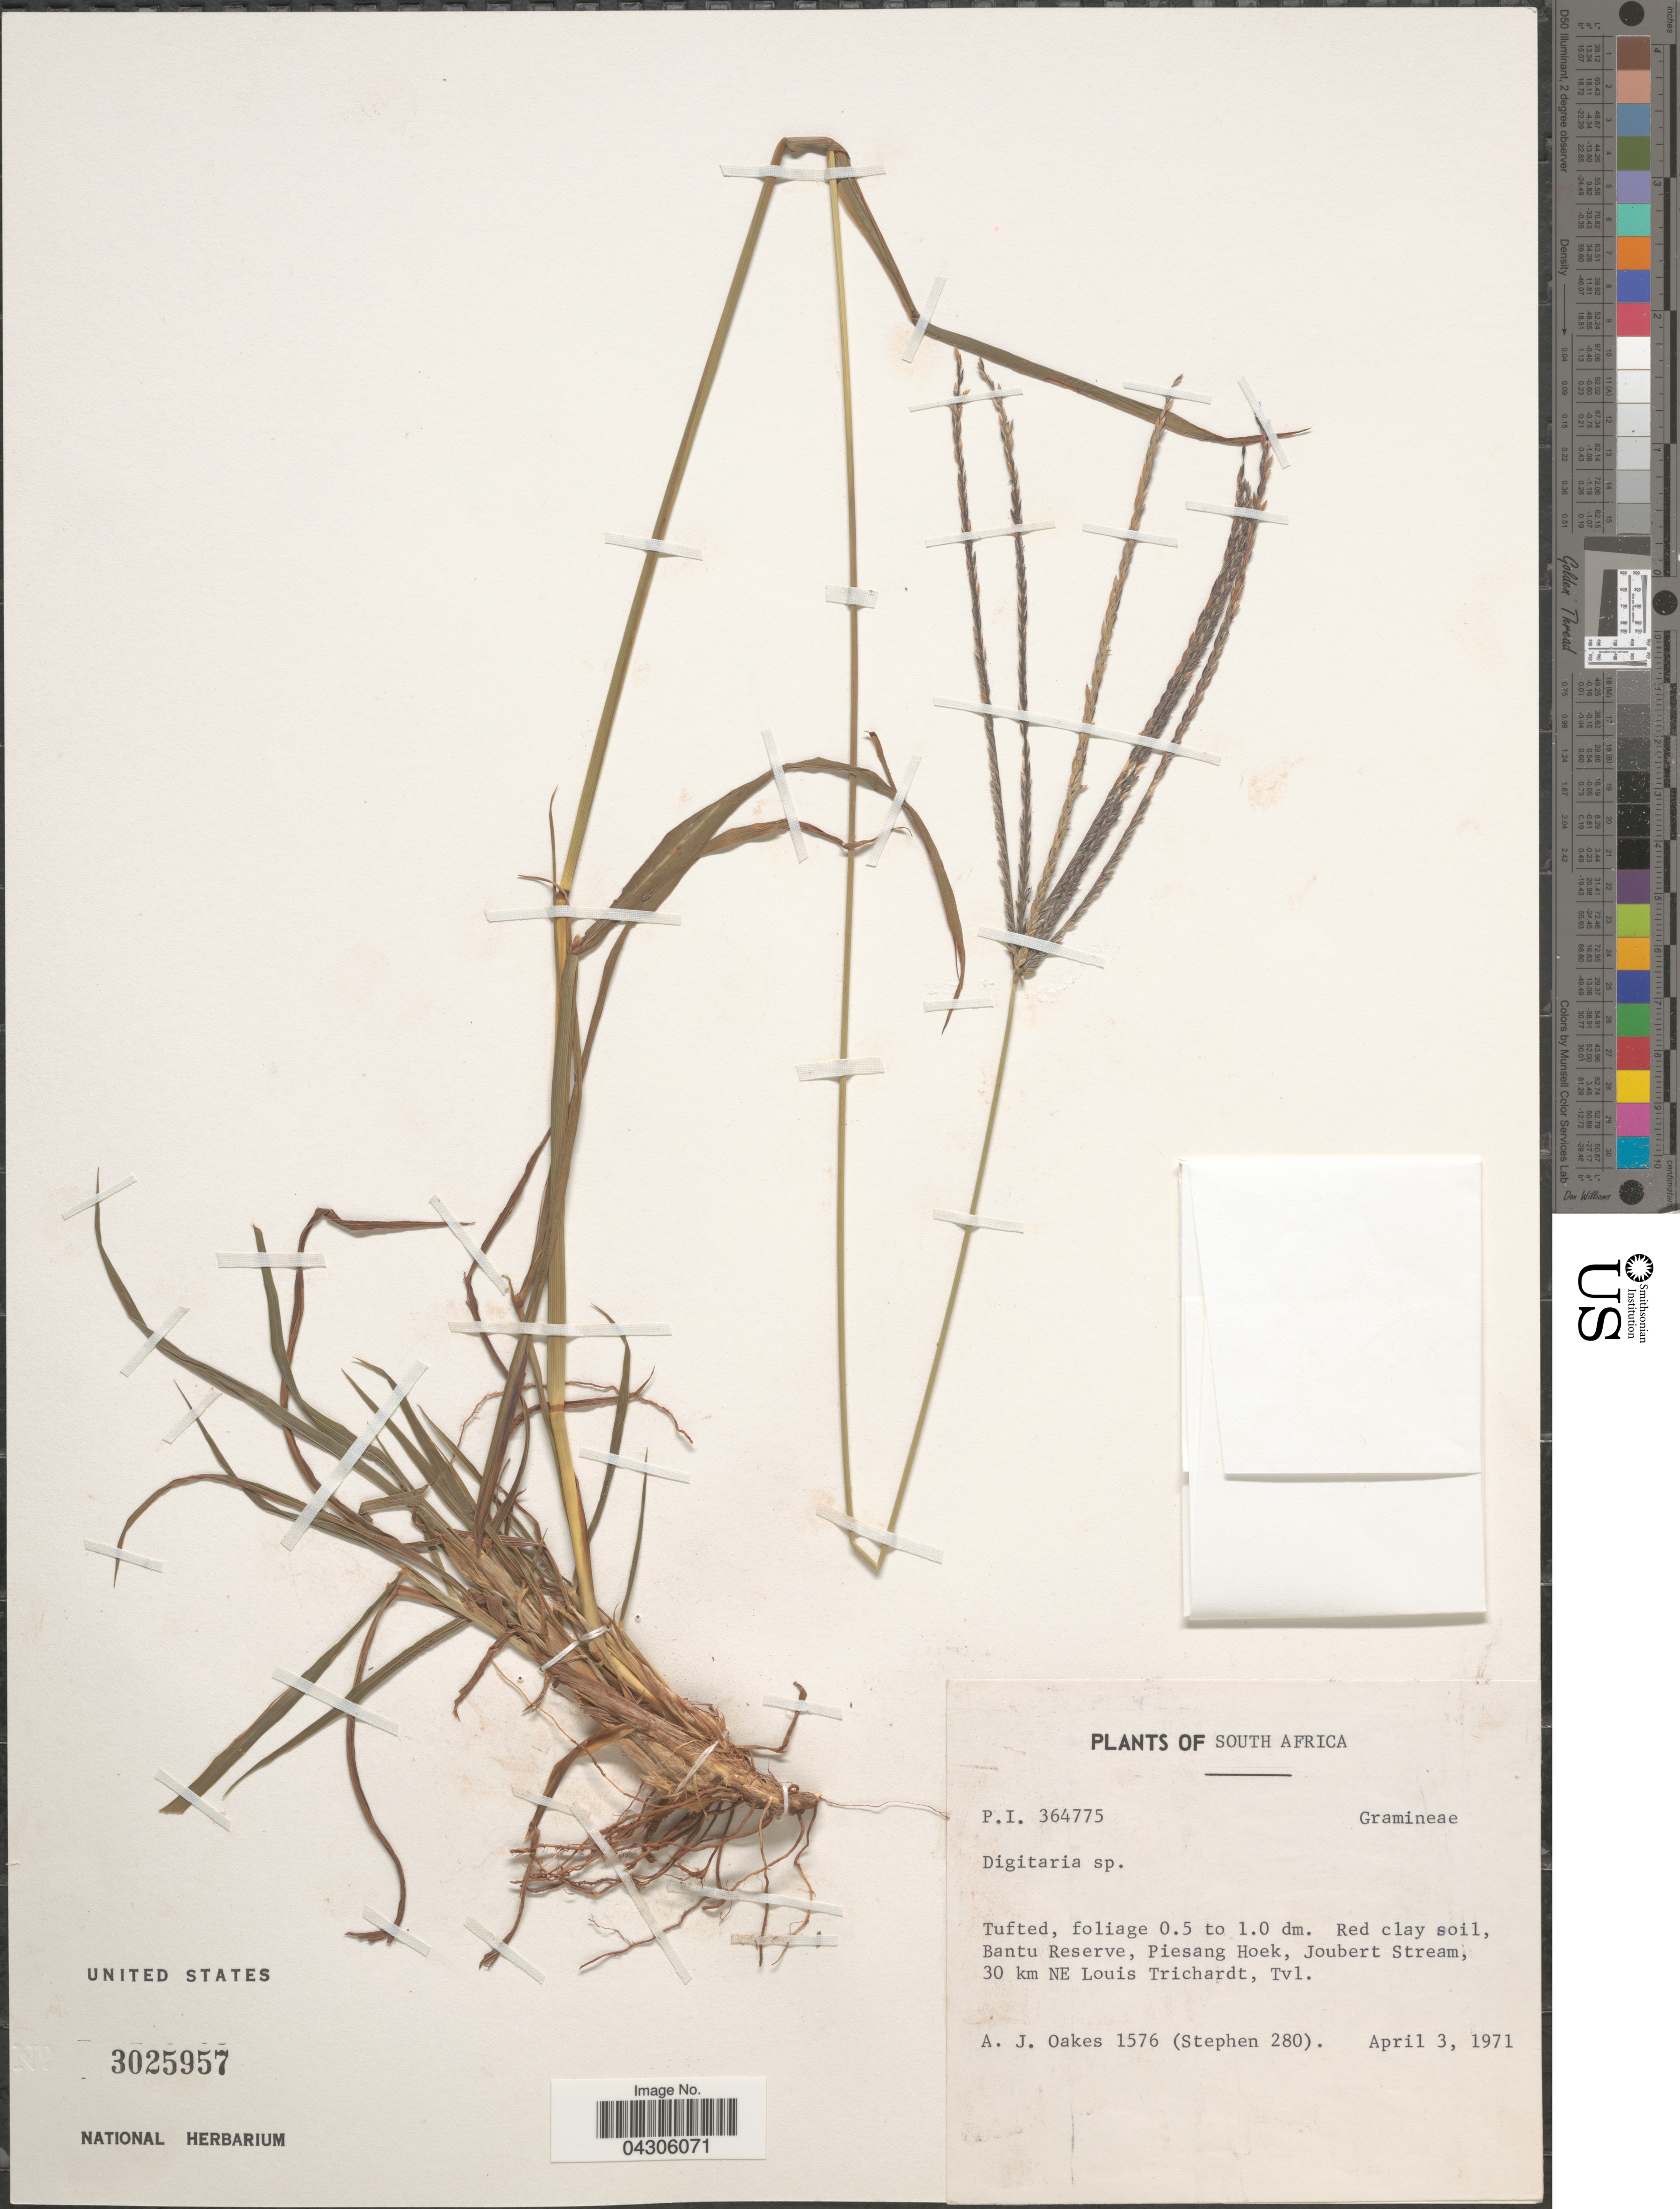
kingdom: Plantae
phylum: Tracheophyta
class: Liliopsida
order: Poales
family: Poaceae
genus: Digitaria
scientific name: Digitaria sp.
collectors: A. Oakes & Stephen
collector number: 1576/280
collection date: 1971-04-03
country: South Africa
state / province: Limpopo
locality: Red clay soil, Bantu Reserve, Piesang Hoek, Joubert Stream, 30 km NE Louis Trichardt, Tvl.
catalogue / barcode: US 3025957